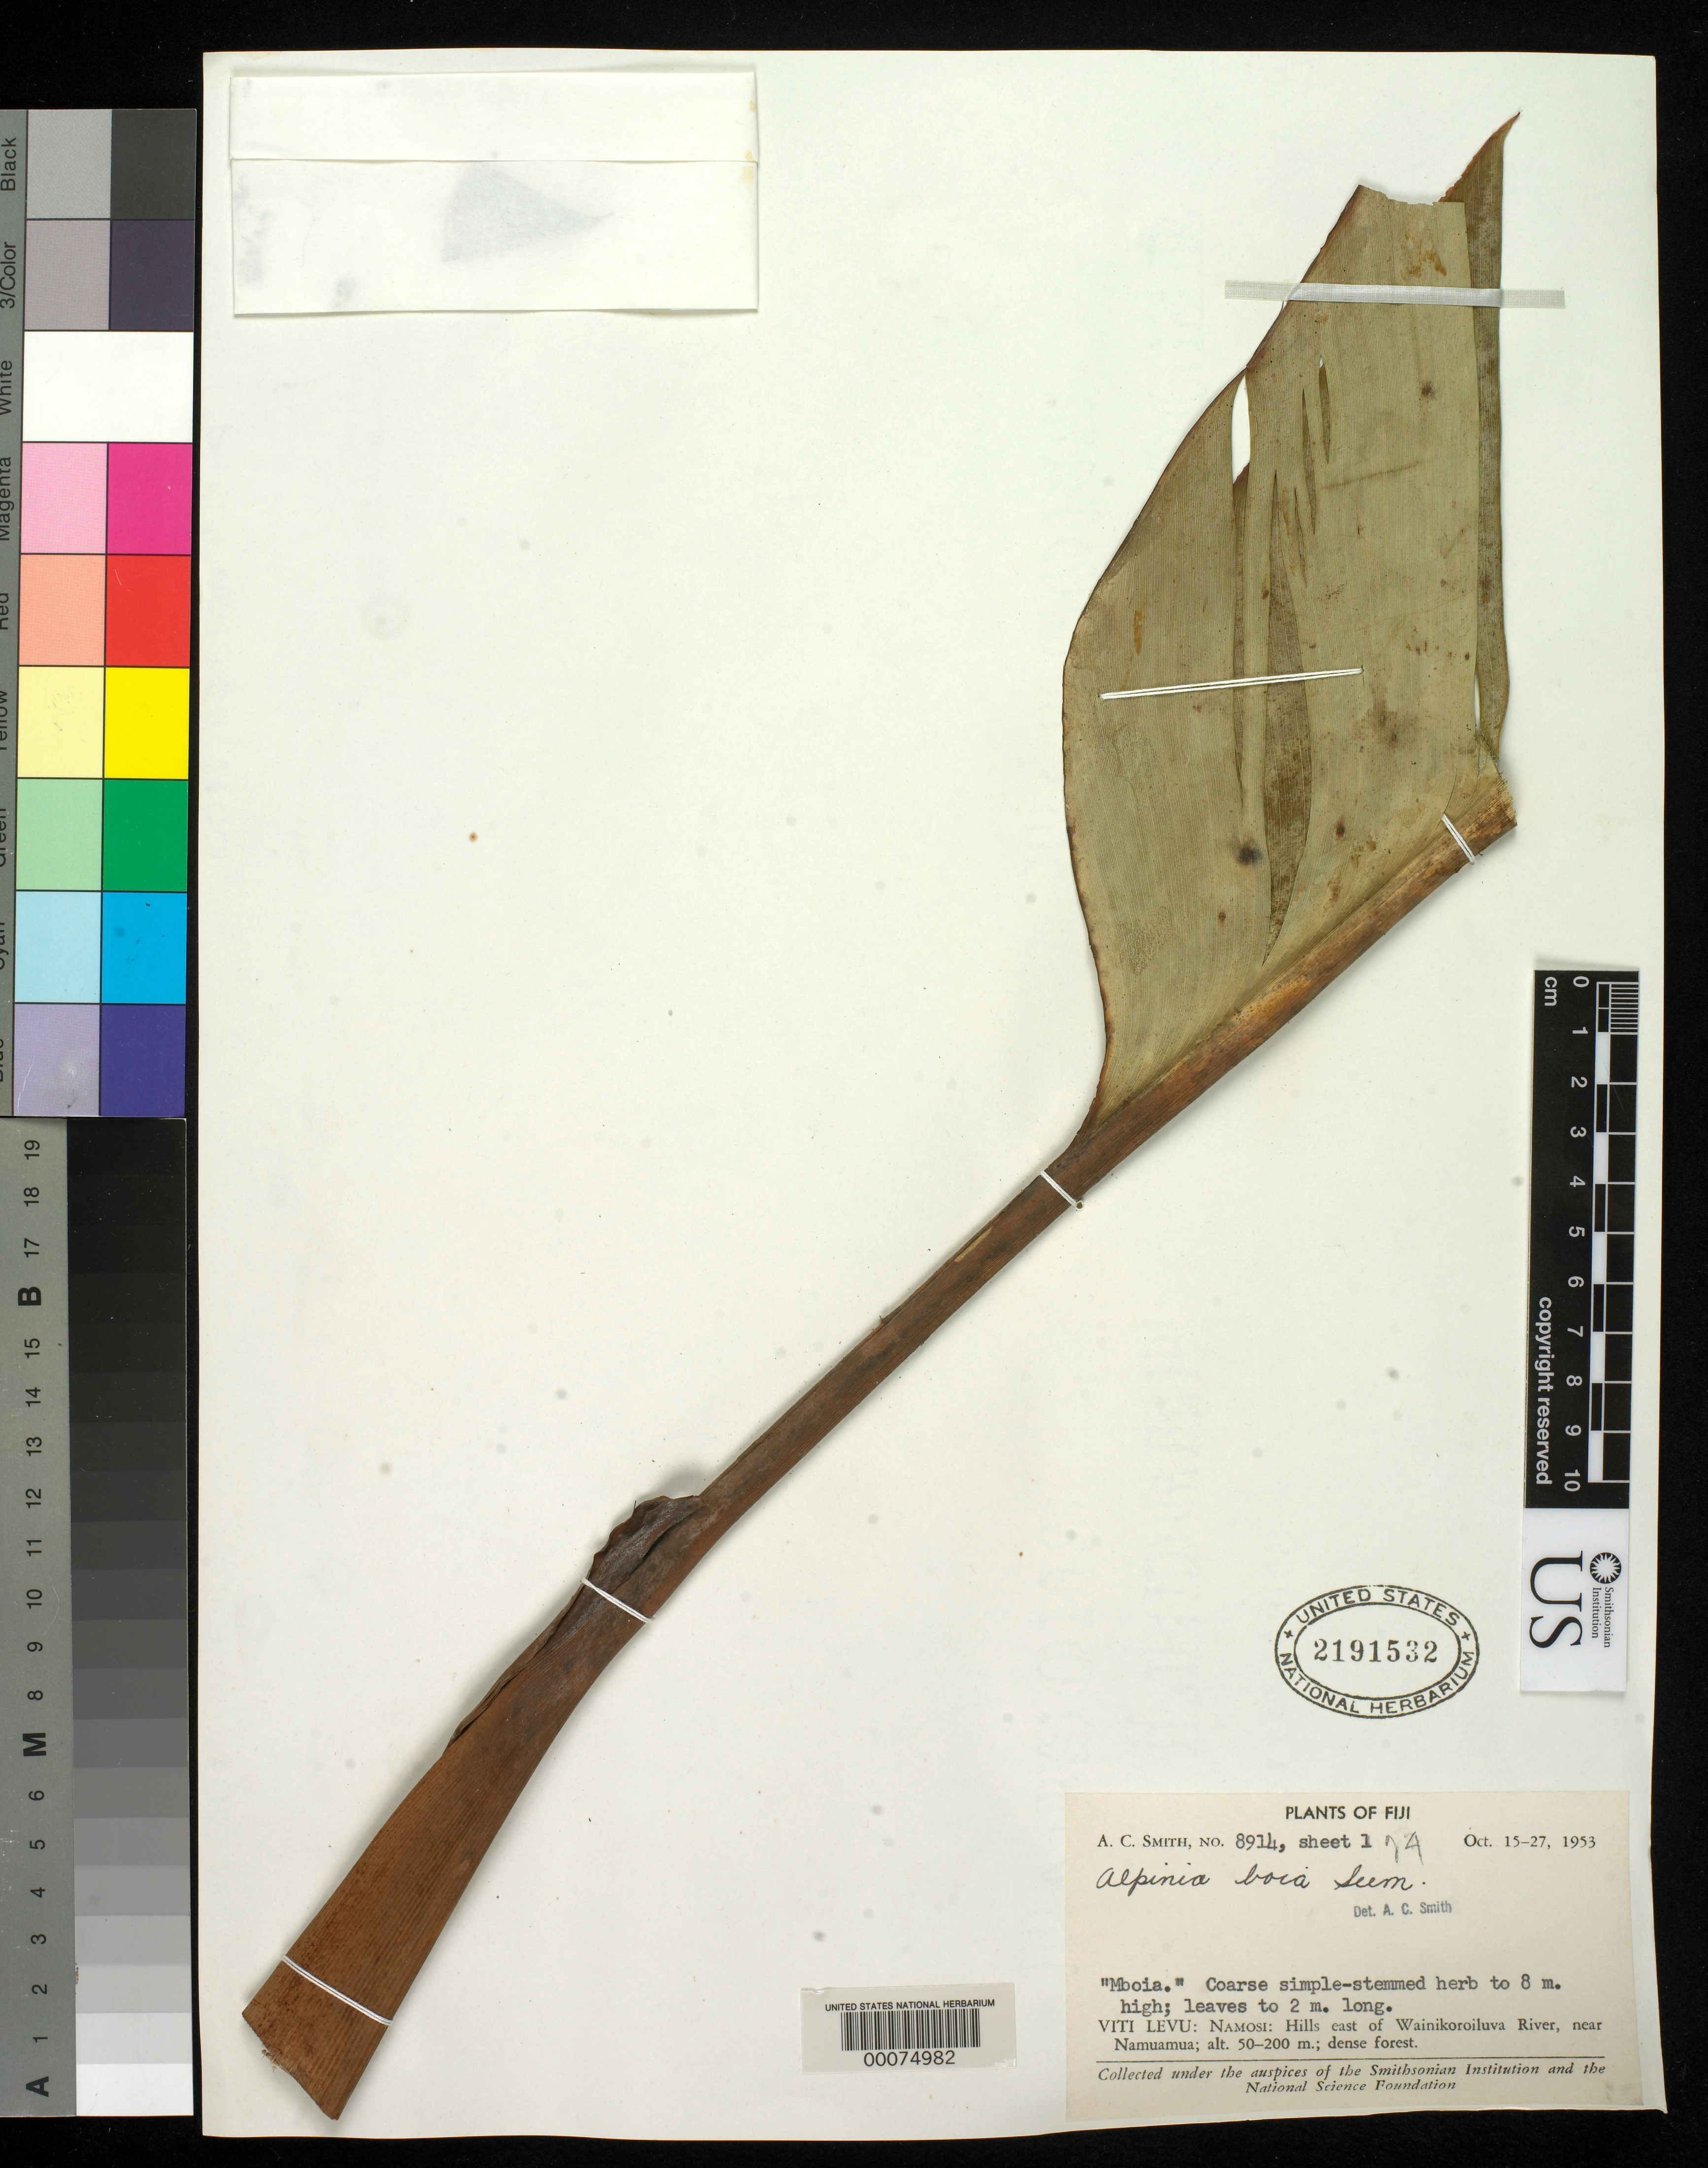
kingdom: Plantae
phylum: Tracheophyta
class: Liliopsida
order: Zingiberales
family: Zingiberaceae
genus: Alpinia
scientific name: Alpinia boia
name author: Seem.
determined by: Smith, A. C.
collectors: A. C. Smith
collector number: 8914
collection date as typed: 15 Oct 1953 to 27 Oct 1953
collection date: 1953-10-15/1953-10-27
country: Fiji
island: Viti Levu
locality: Namosi Prov., hills east of Wainikoroiluva River, near Namuamua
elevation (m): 50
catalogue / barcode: US 2191532